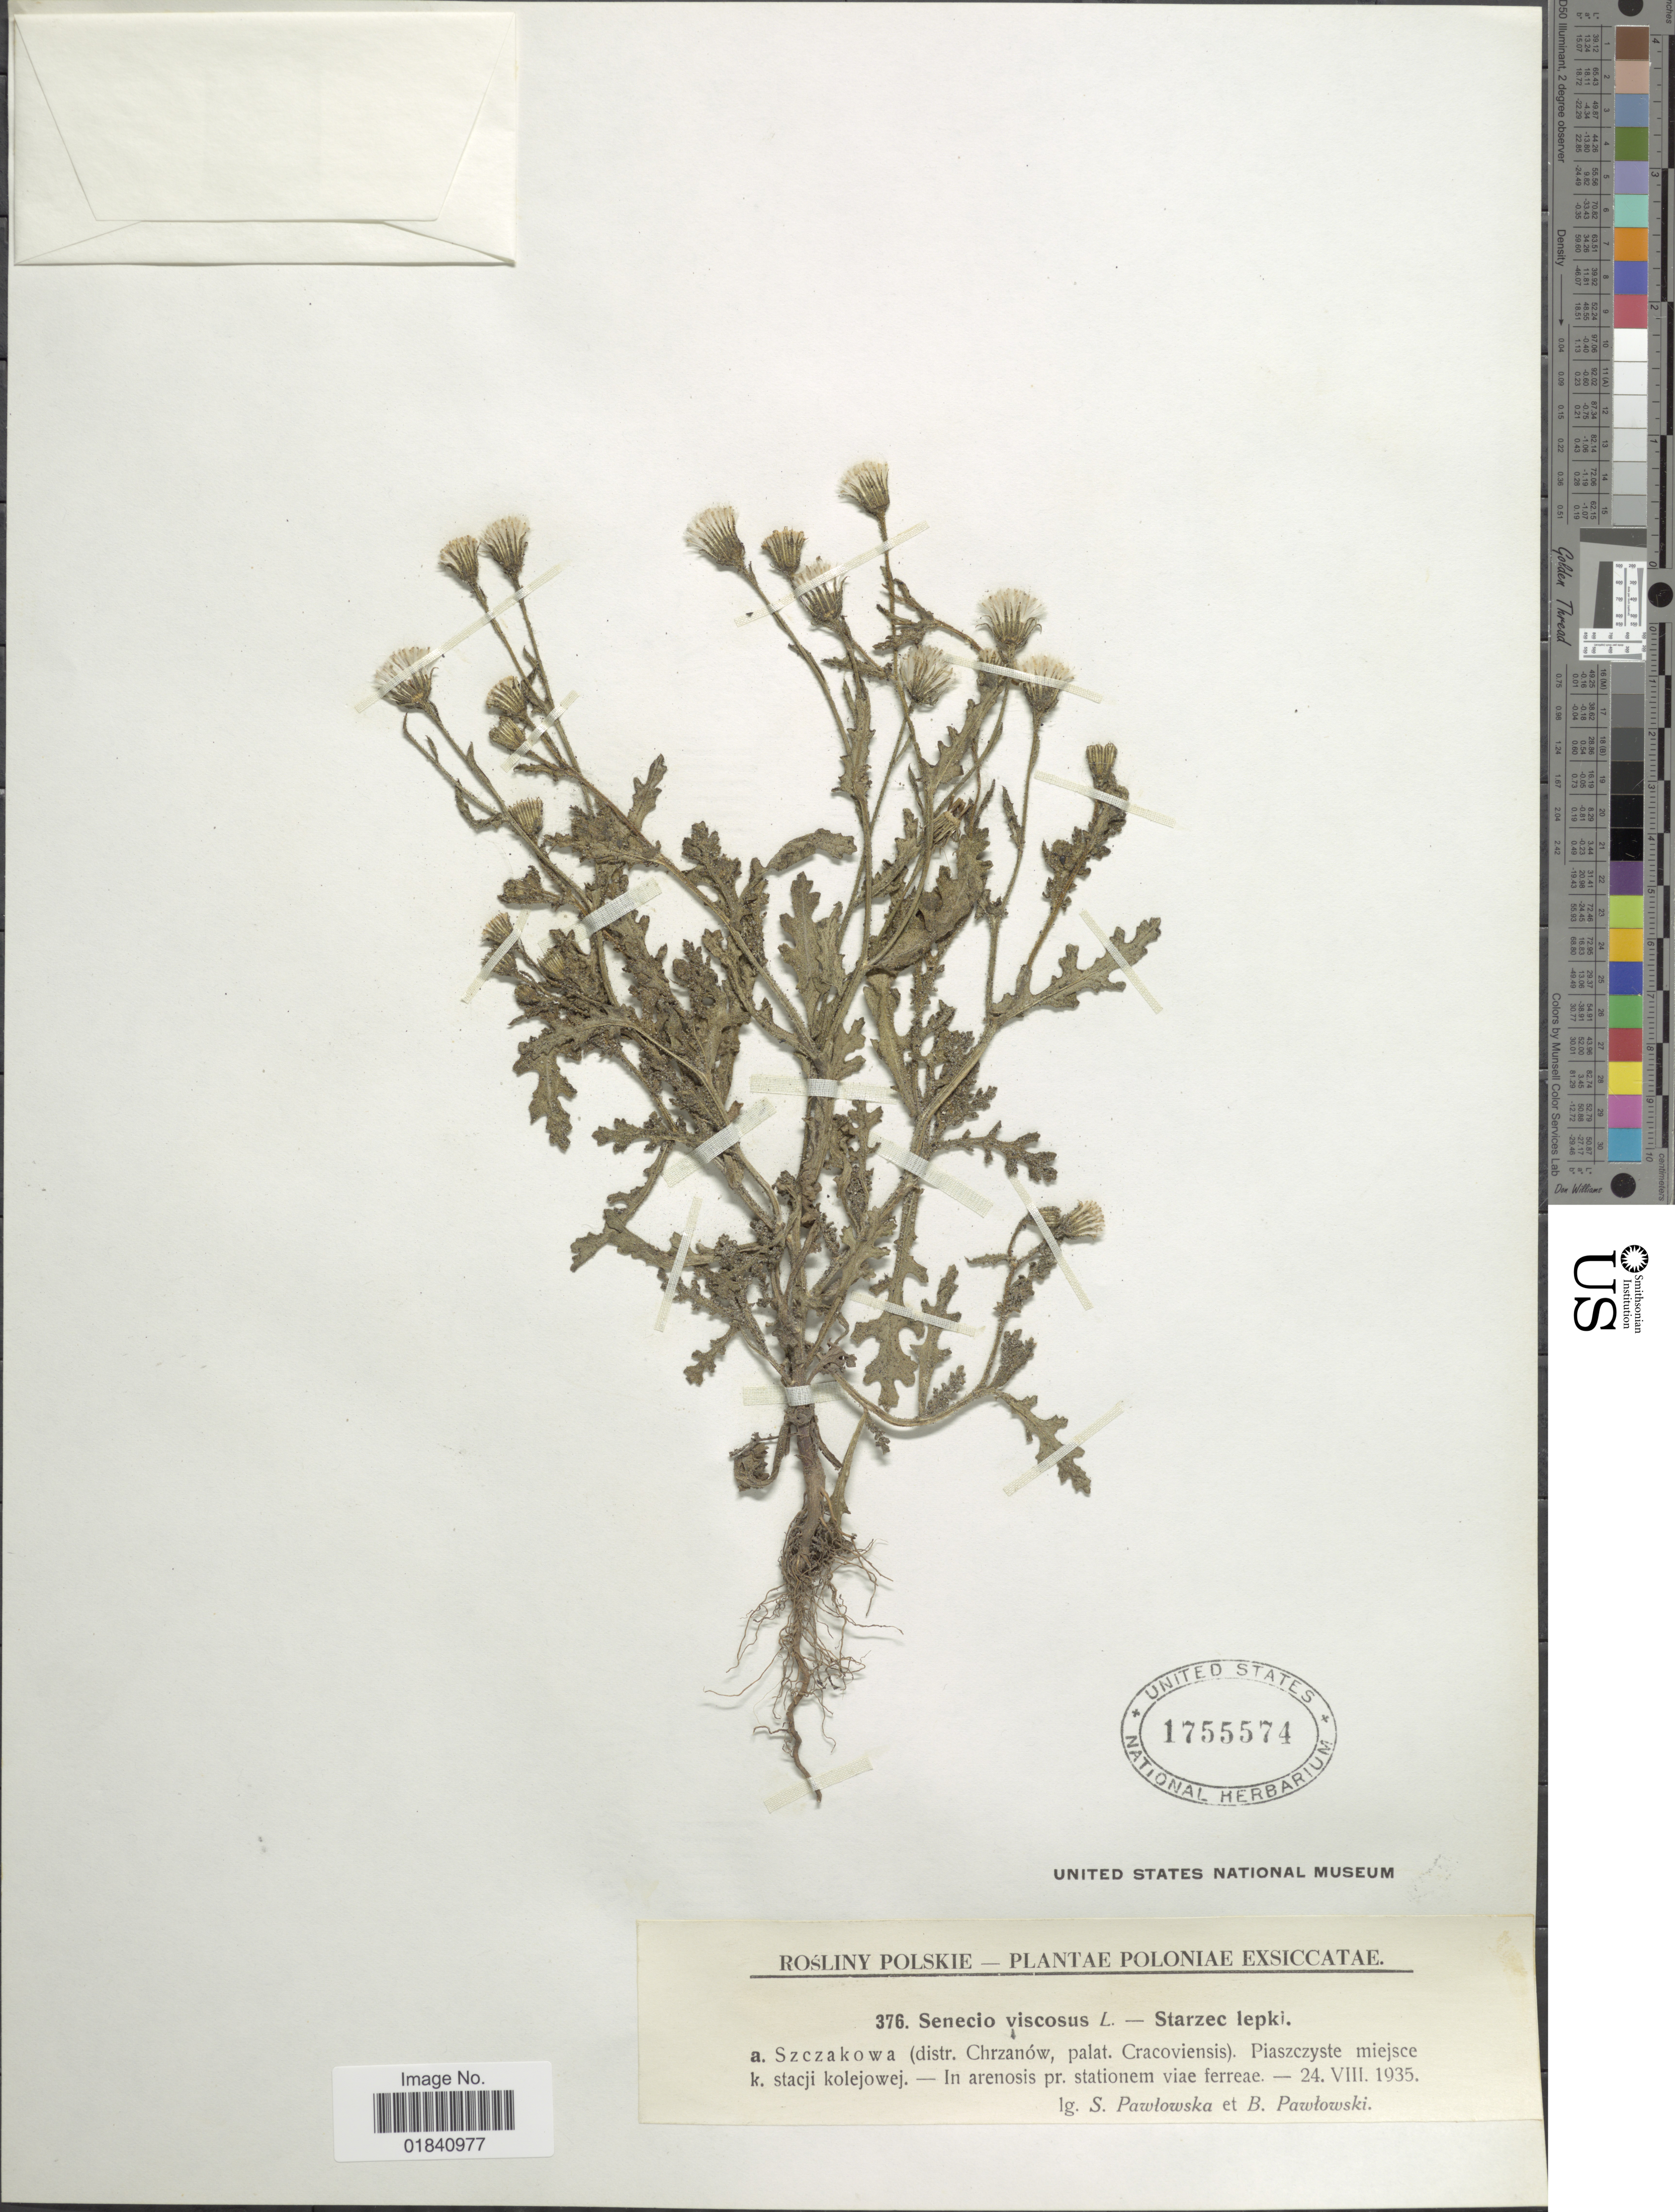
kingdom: Plantae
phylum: Tracheophyta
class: Magnoliopsida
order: Asterales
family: Asteraceae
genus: Senecio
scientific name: Senecio viscosus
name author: L.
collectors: S. Pawlowska & B. Pawlowski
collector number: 376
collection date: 1935-08-24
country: Poland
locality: Szczakowa (distr. Chrzanów, palat. Cracoviensis). Piasczyste miejsce k. stacji kolejowej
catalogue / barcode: US 1755574